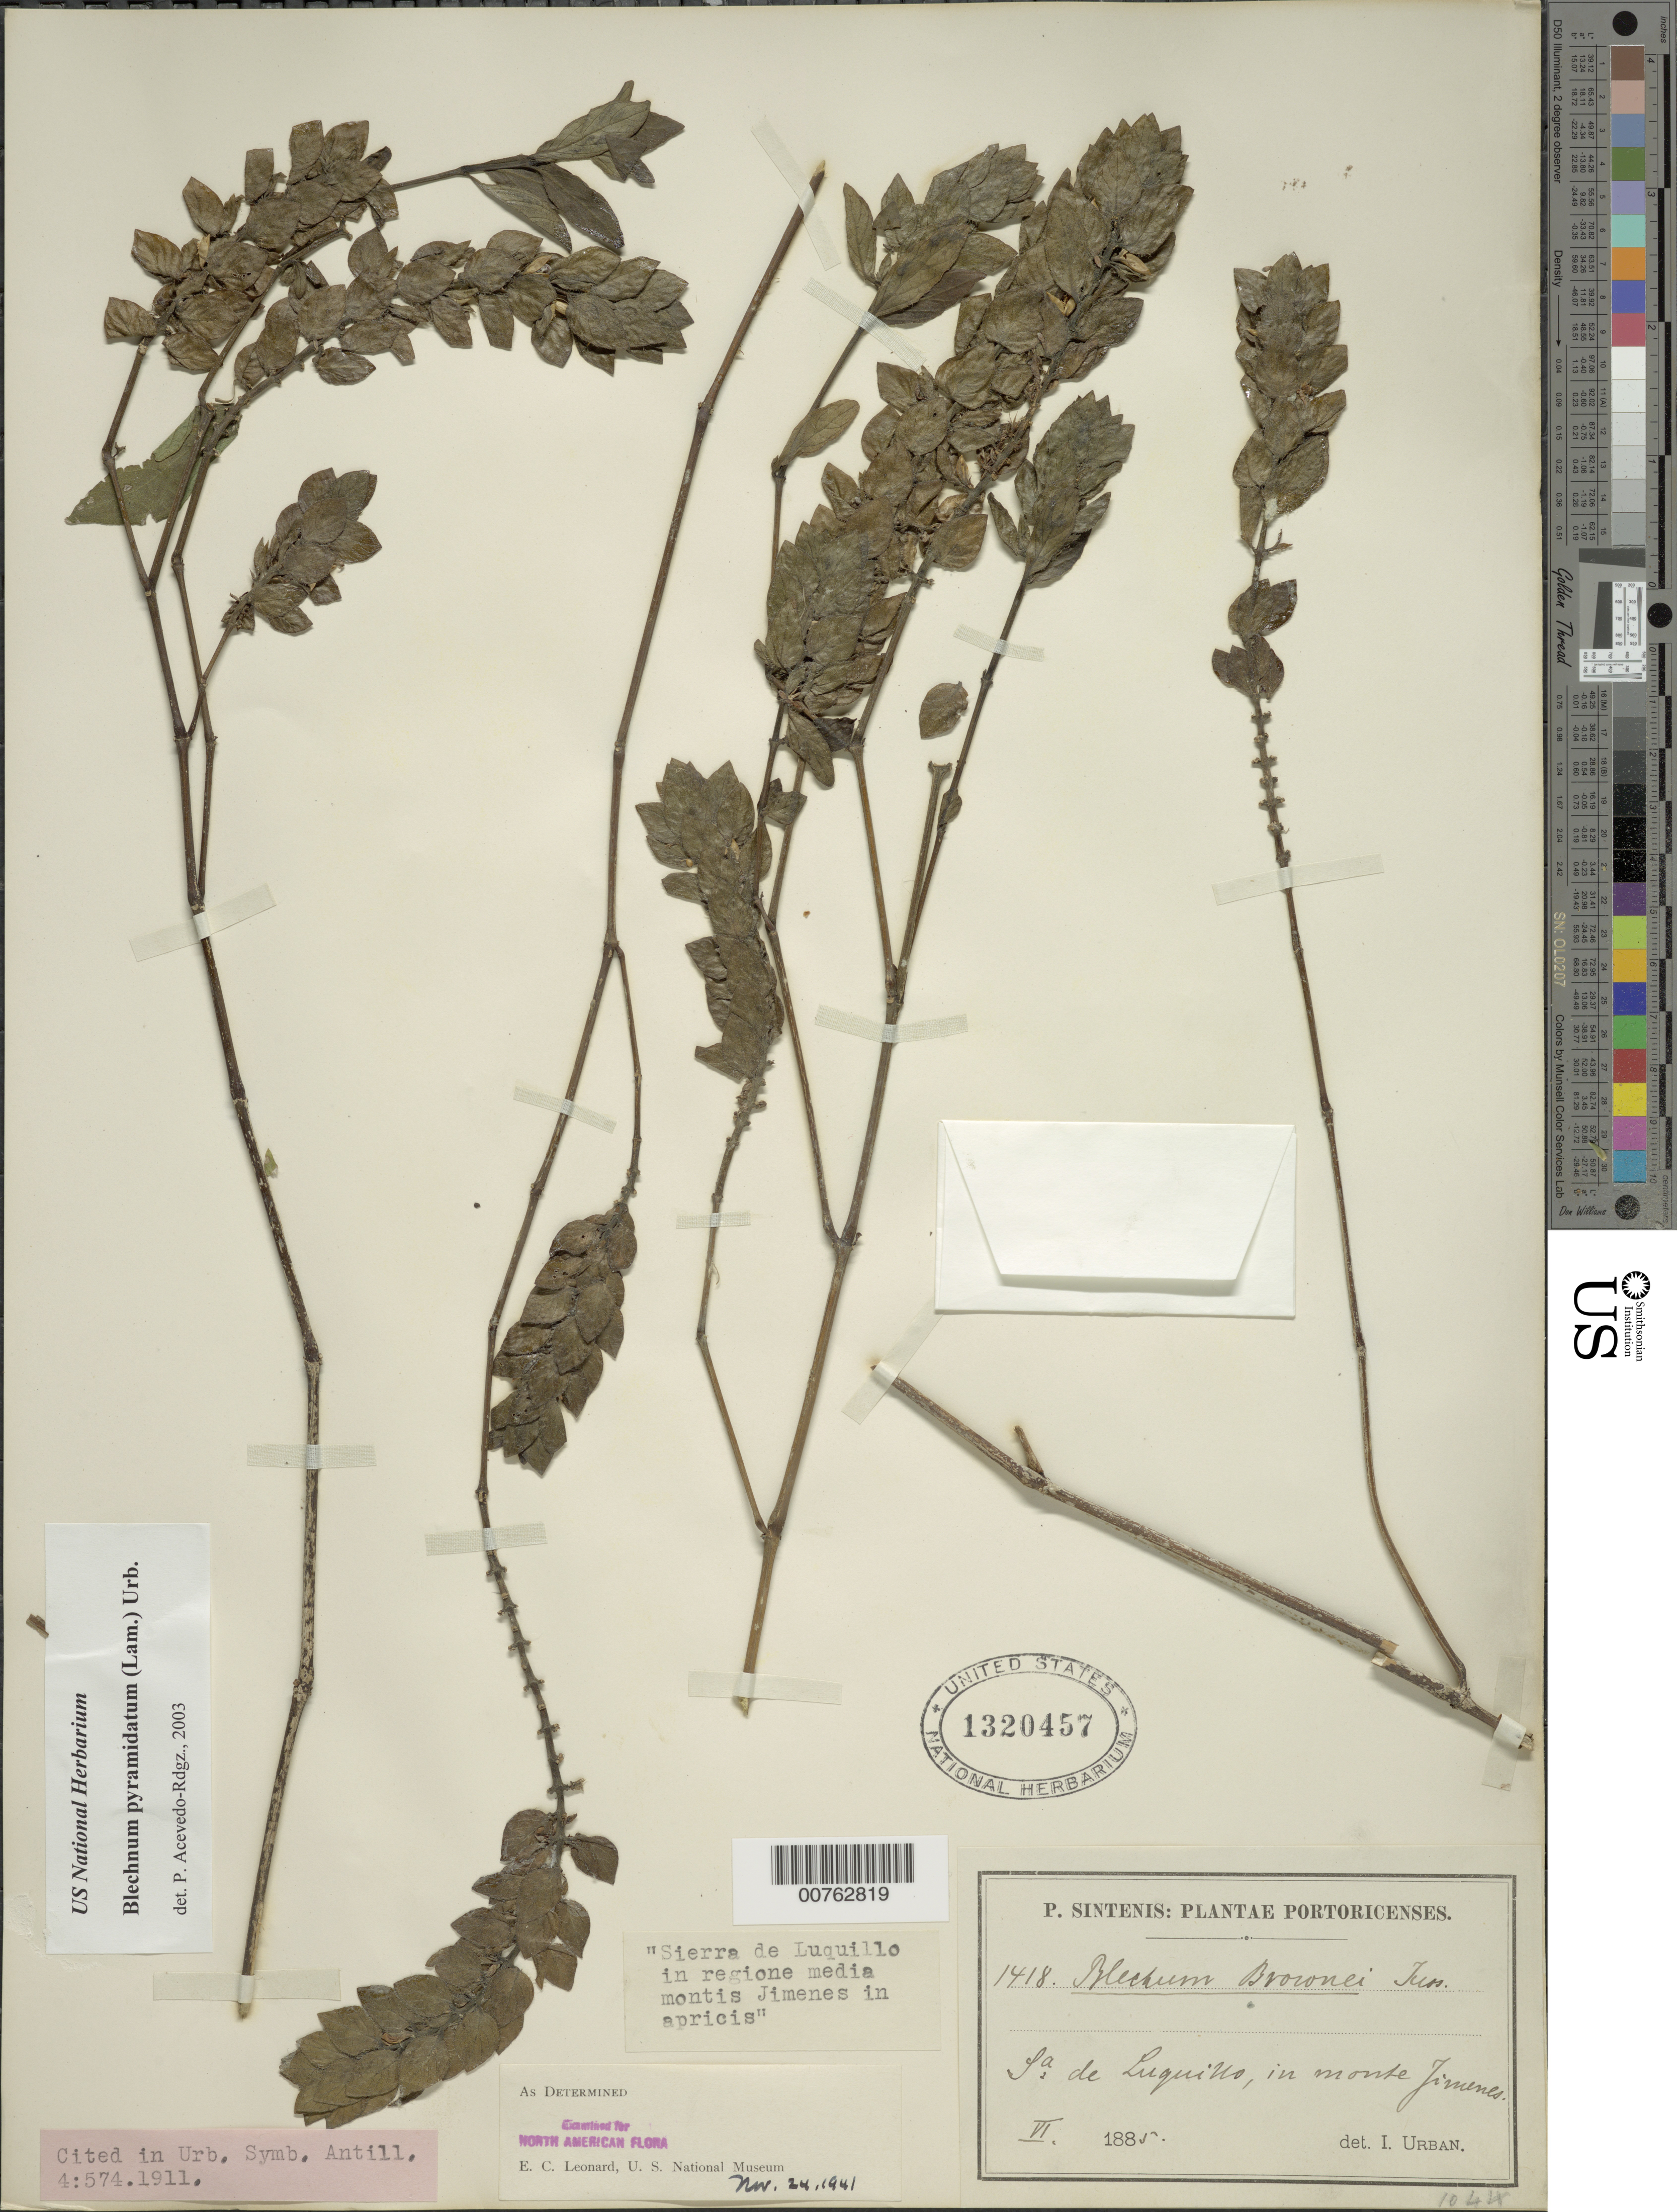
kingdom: Plantae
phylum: Tracheophyta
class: Magnoliopsida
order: Lamiales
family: Acanthaceae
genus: Blechum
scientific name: Blechum pyramidatum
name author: (Lam.) Urb.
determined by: Acevedo-Rodríguez, P., (BOT), Smithsonian Institution - National Museum of Natural History (UNITED STATES)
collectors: P. Sintenis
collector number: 1418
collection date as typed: Jun 1885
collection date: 1885-06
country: Puerto Rico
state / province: Luquillo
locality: Sierra de Luquillo, in monte Jimenes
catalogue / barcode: US 1320457